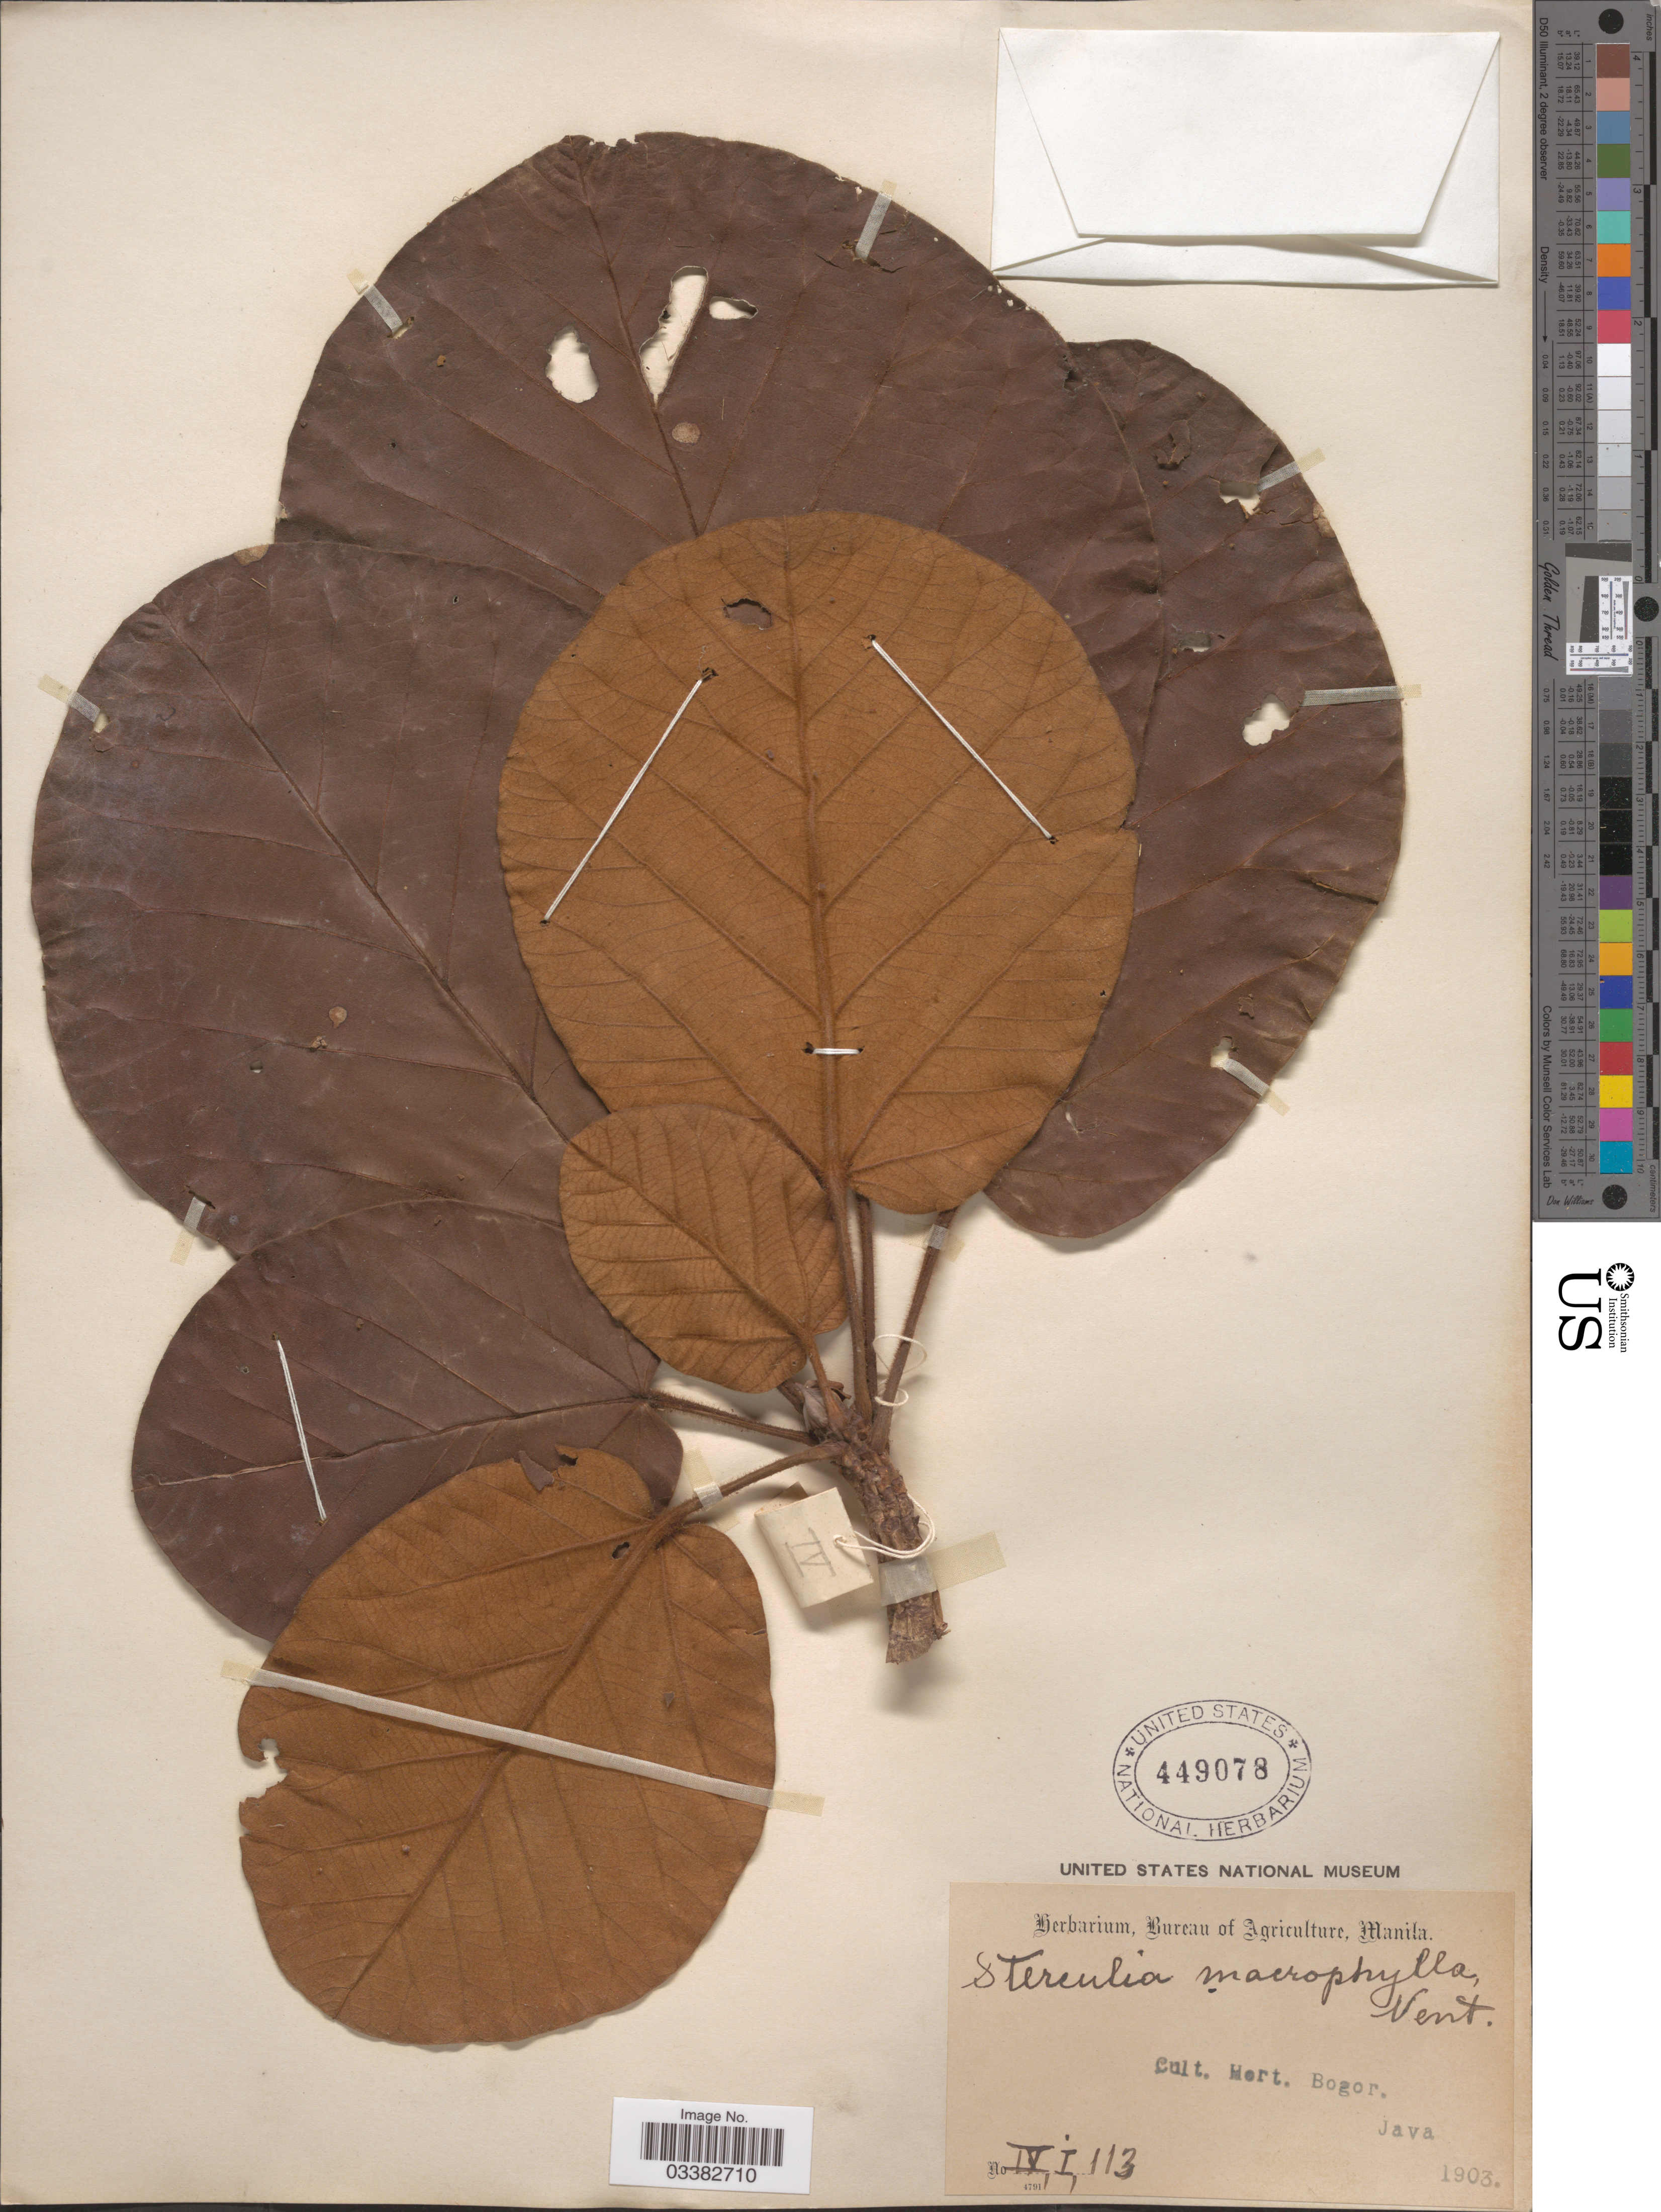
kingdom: Plantae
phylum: Tracheophyta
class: Magnoliopsida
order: Malvales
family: Malvaceae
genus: Sterculia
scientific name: Sterculia macrophylla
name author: Vent.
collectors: ex Herb. Bur. Agric. Manila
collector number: IV,I,113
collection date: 1903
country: Indonesia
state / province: Java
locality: Cult. Hort. Bogor.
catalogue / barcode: US 449078